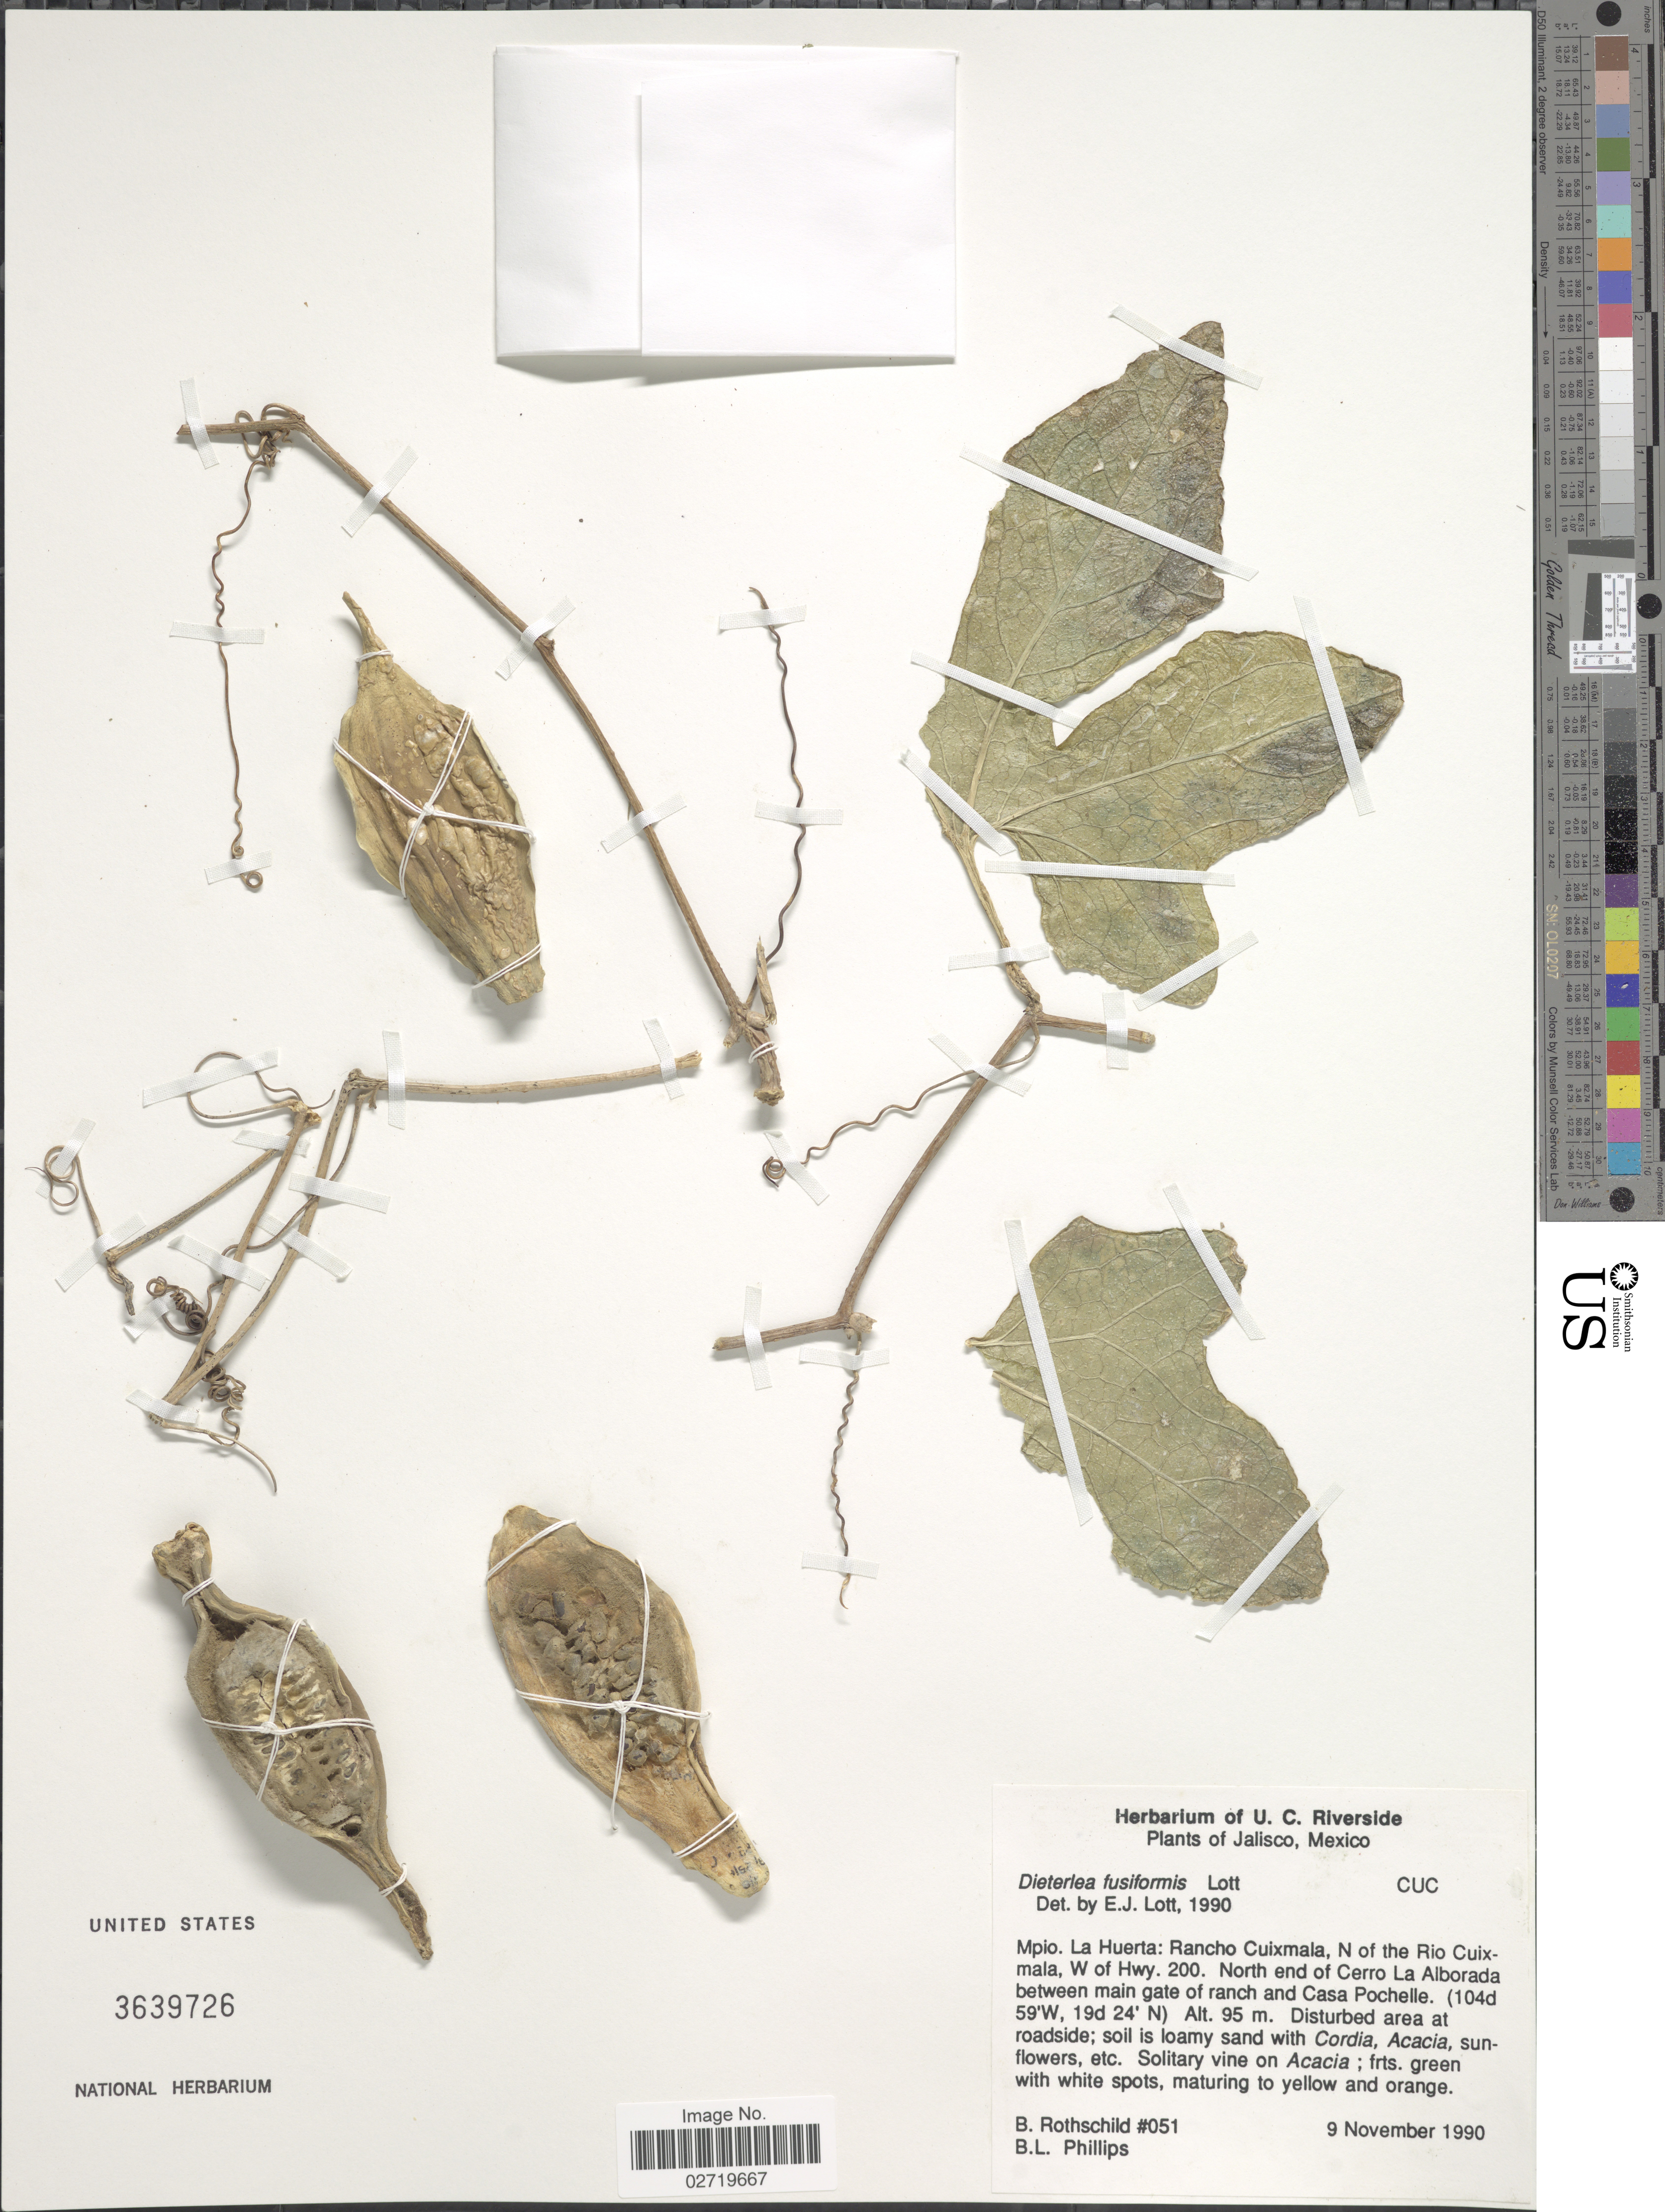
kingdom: Plantae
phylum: Tracheophyta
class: Magnoliopsida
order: Cucurbitales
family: Cucurbitaceae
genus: Ibervillea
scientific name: Ibervillea fusiformis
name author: (E. J. Lott) Kearns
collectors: B. Rothschild & B. L. Phillips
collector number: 051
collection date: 1990-11-09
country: Mexico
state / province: Jalisco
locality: Mpio. La Huerta: Rancho Cuixmala, N of the Rio Cuixmala, W of Hwy. 200. North end of Cerro La Alborada between main gate of ranch and Casa Pochelle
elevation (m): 95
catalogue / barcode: US 3639726